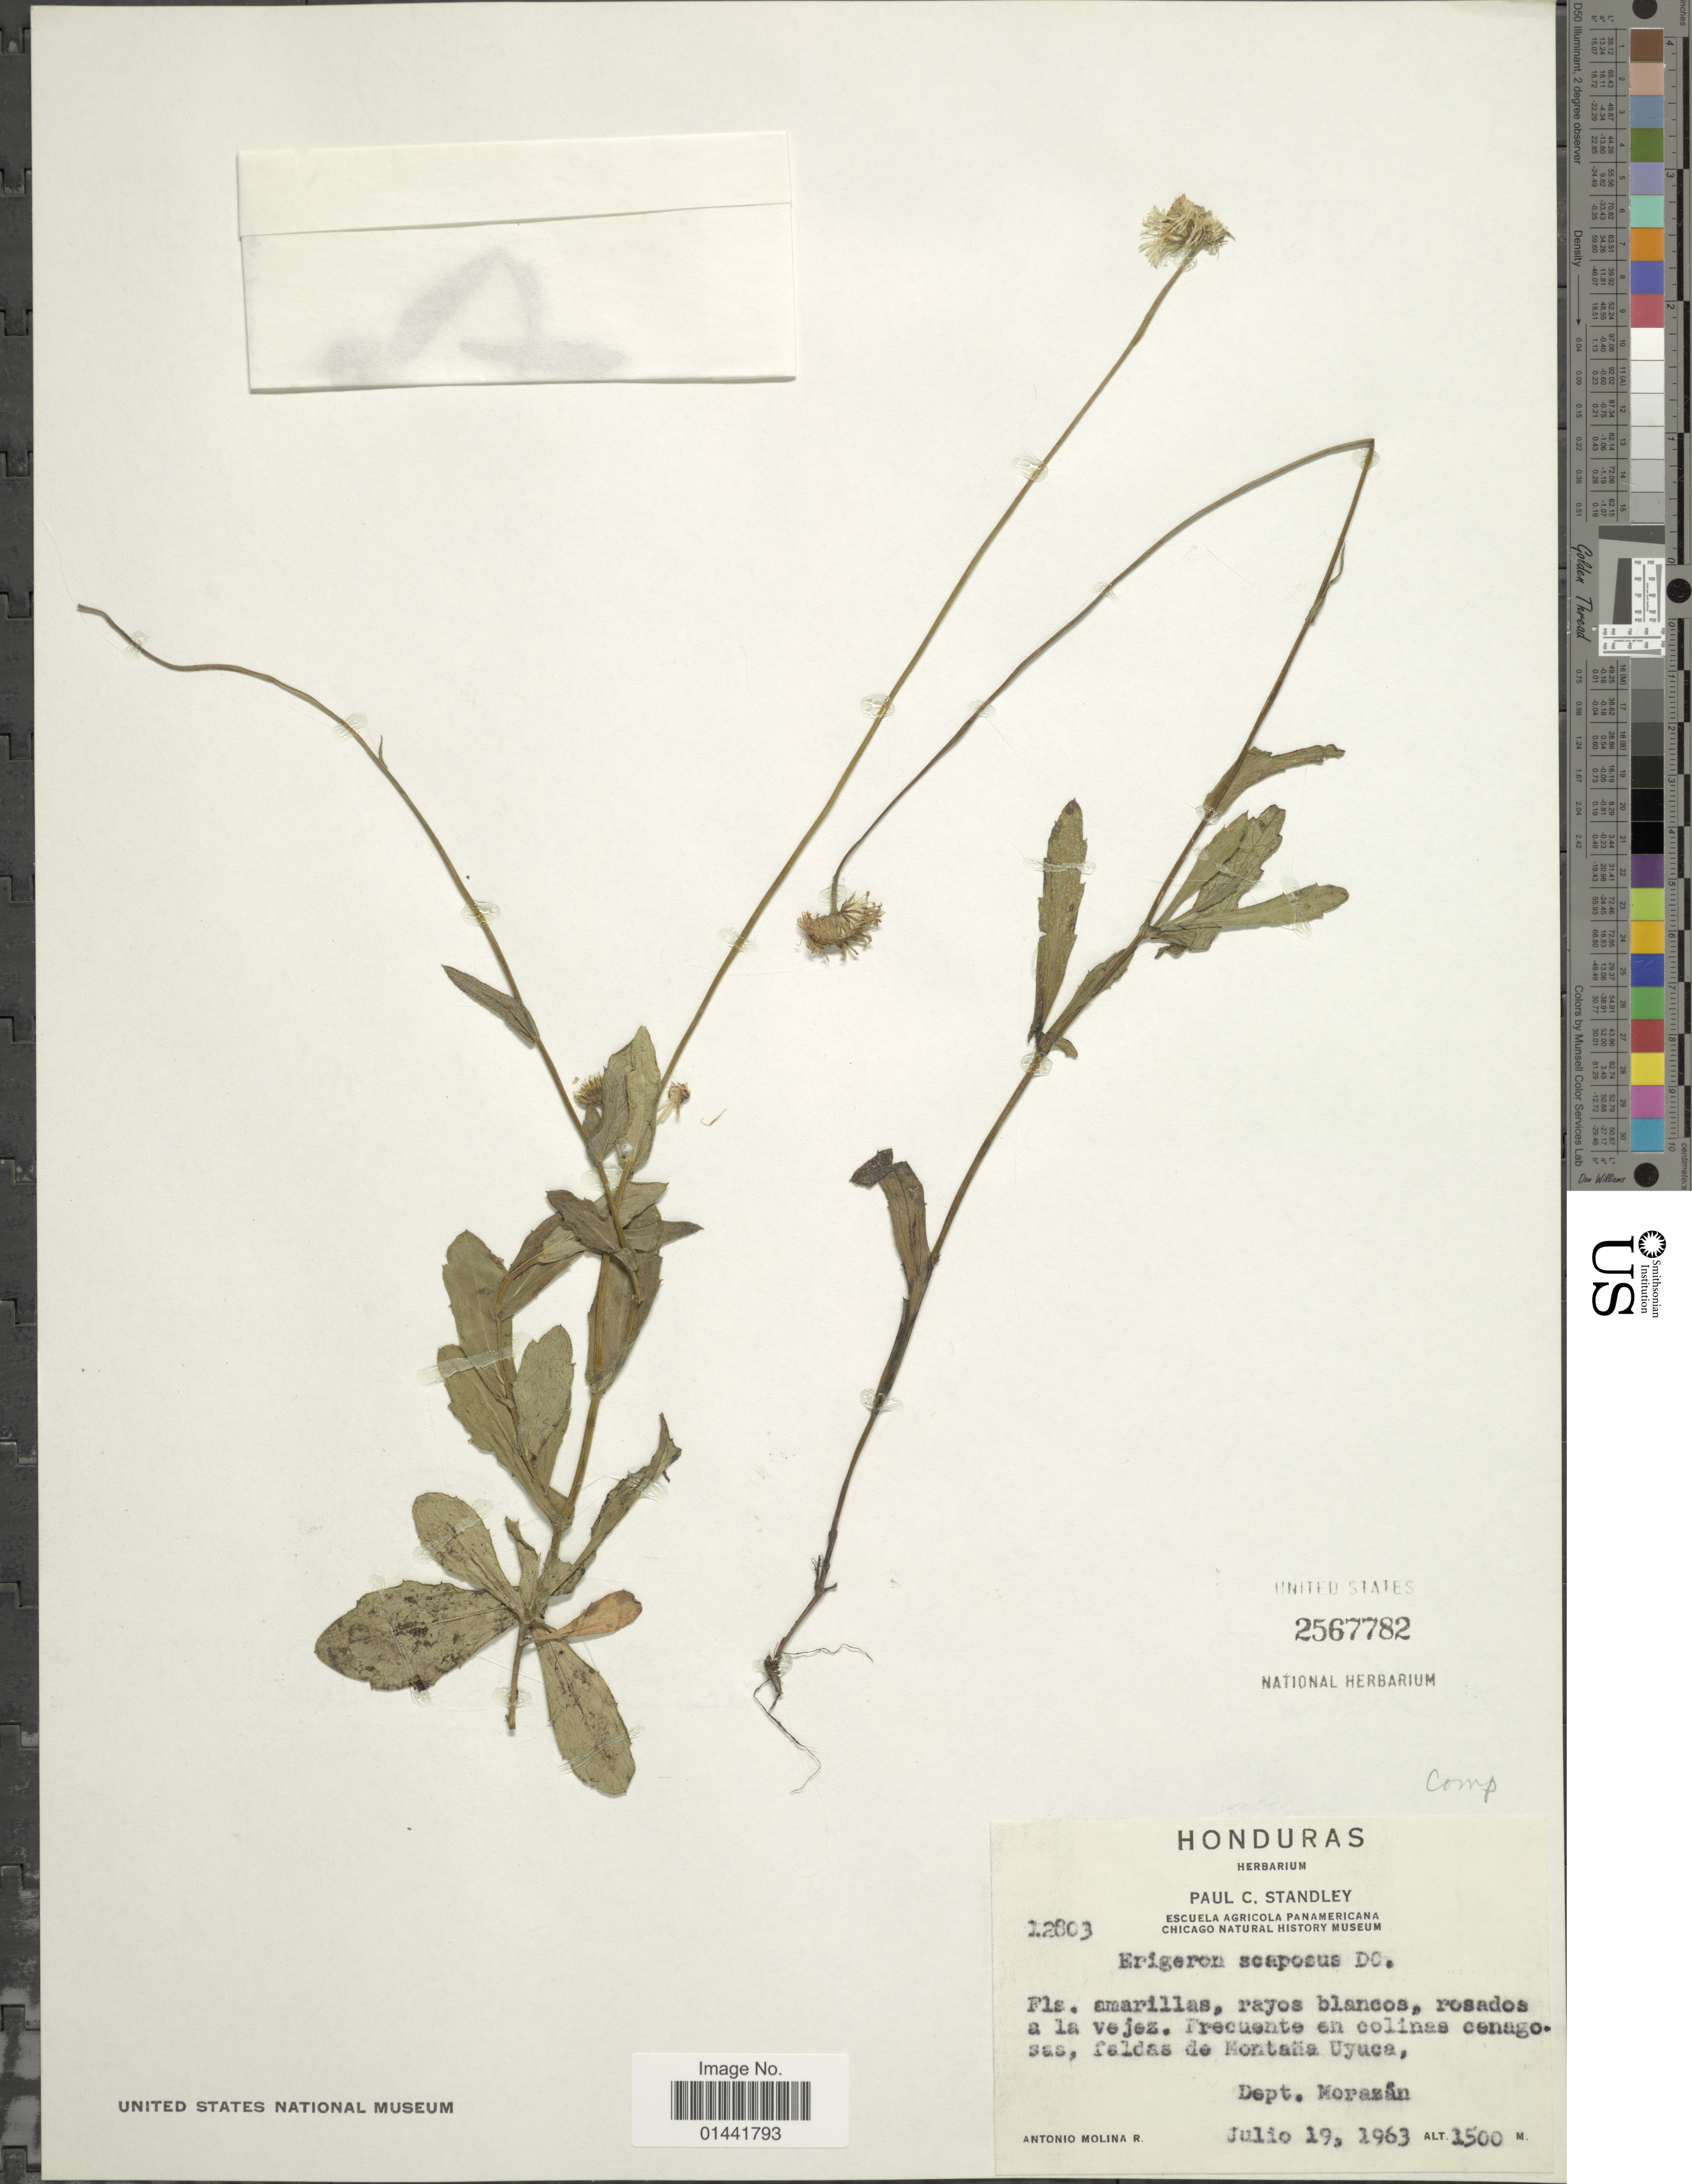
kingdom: Plantae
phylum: Tracheophyta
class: Magnoliopsida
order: Asterales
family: Asteraceae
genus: Erigeron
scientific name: Erigeron scaposus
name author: DC.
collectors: A. Molina R.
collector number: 12803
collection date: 1963-07-19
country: Honduras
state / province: Fco. Morazán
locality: Frecuent e en colinas cenagosas, feldad de Montaña Uyuca, Dept. Morazán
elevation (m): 1500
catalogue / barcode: US 2567782